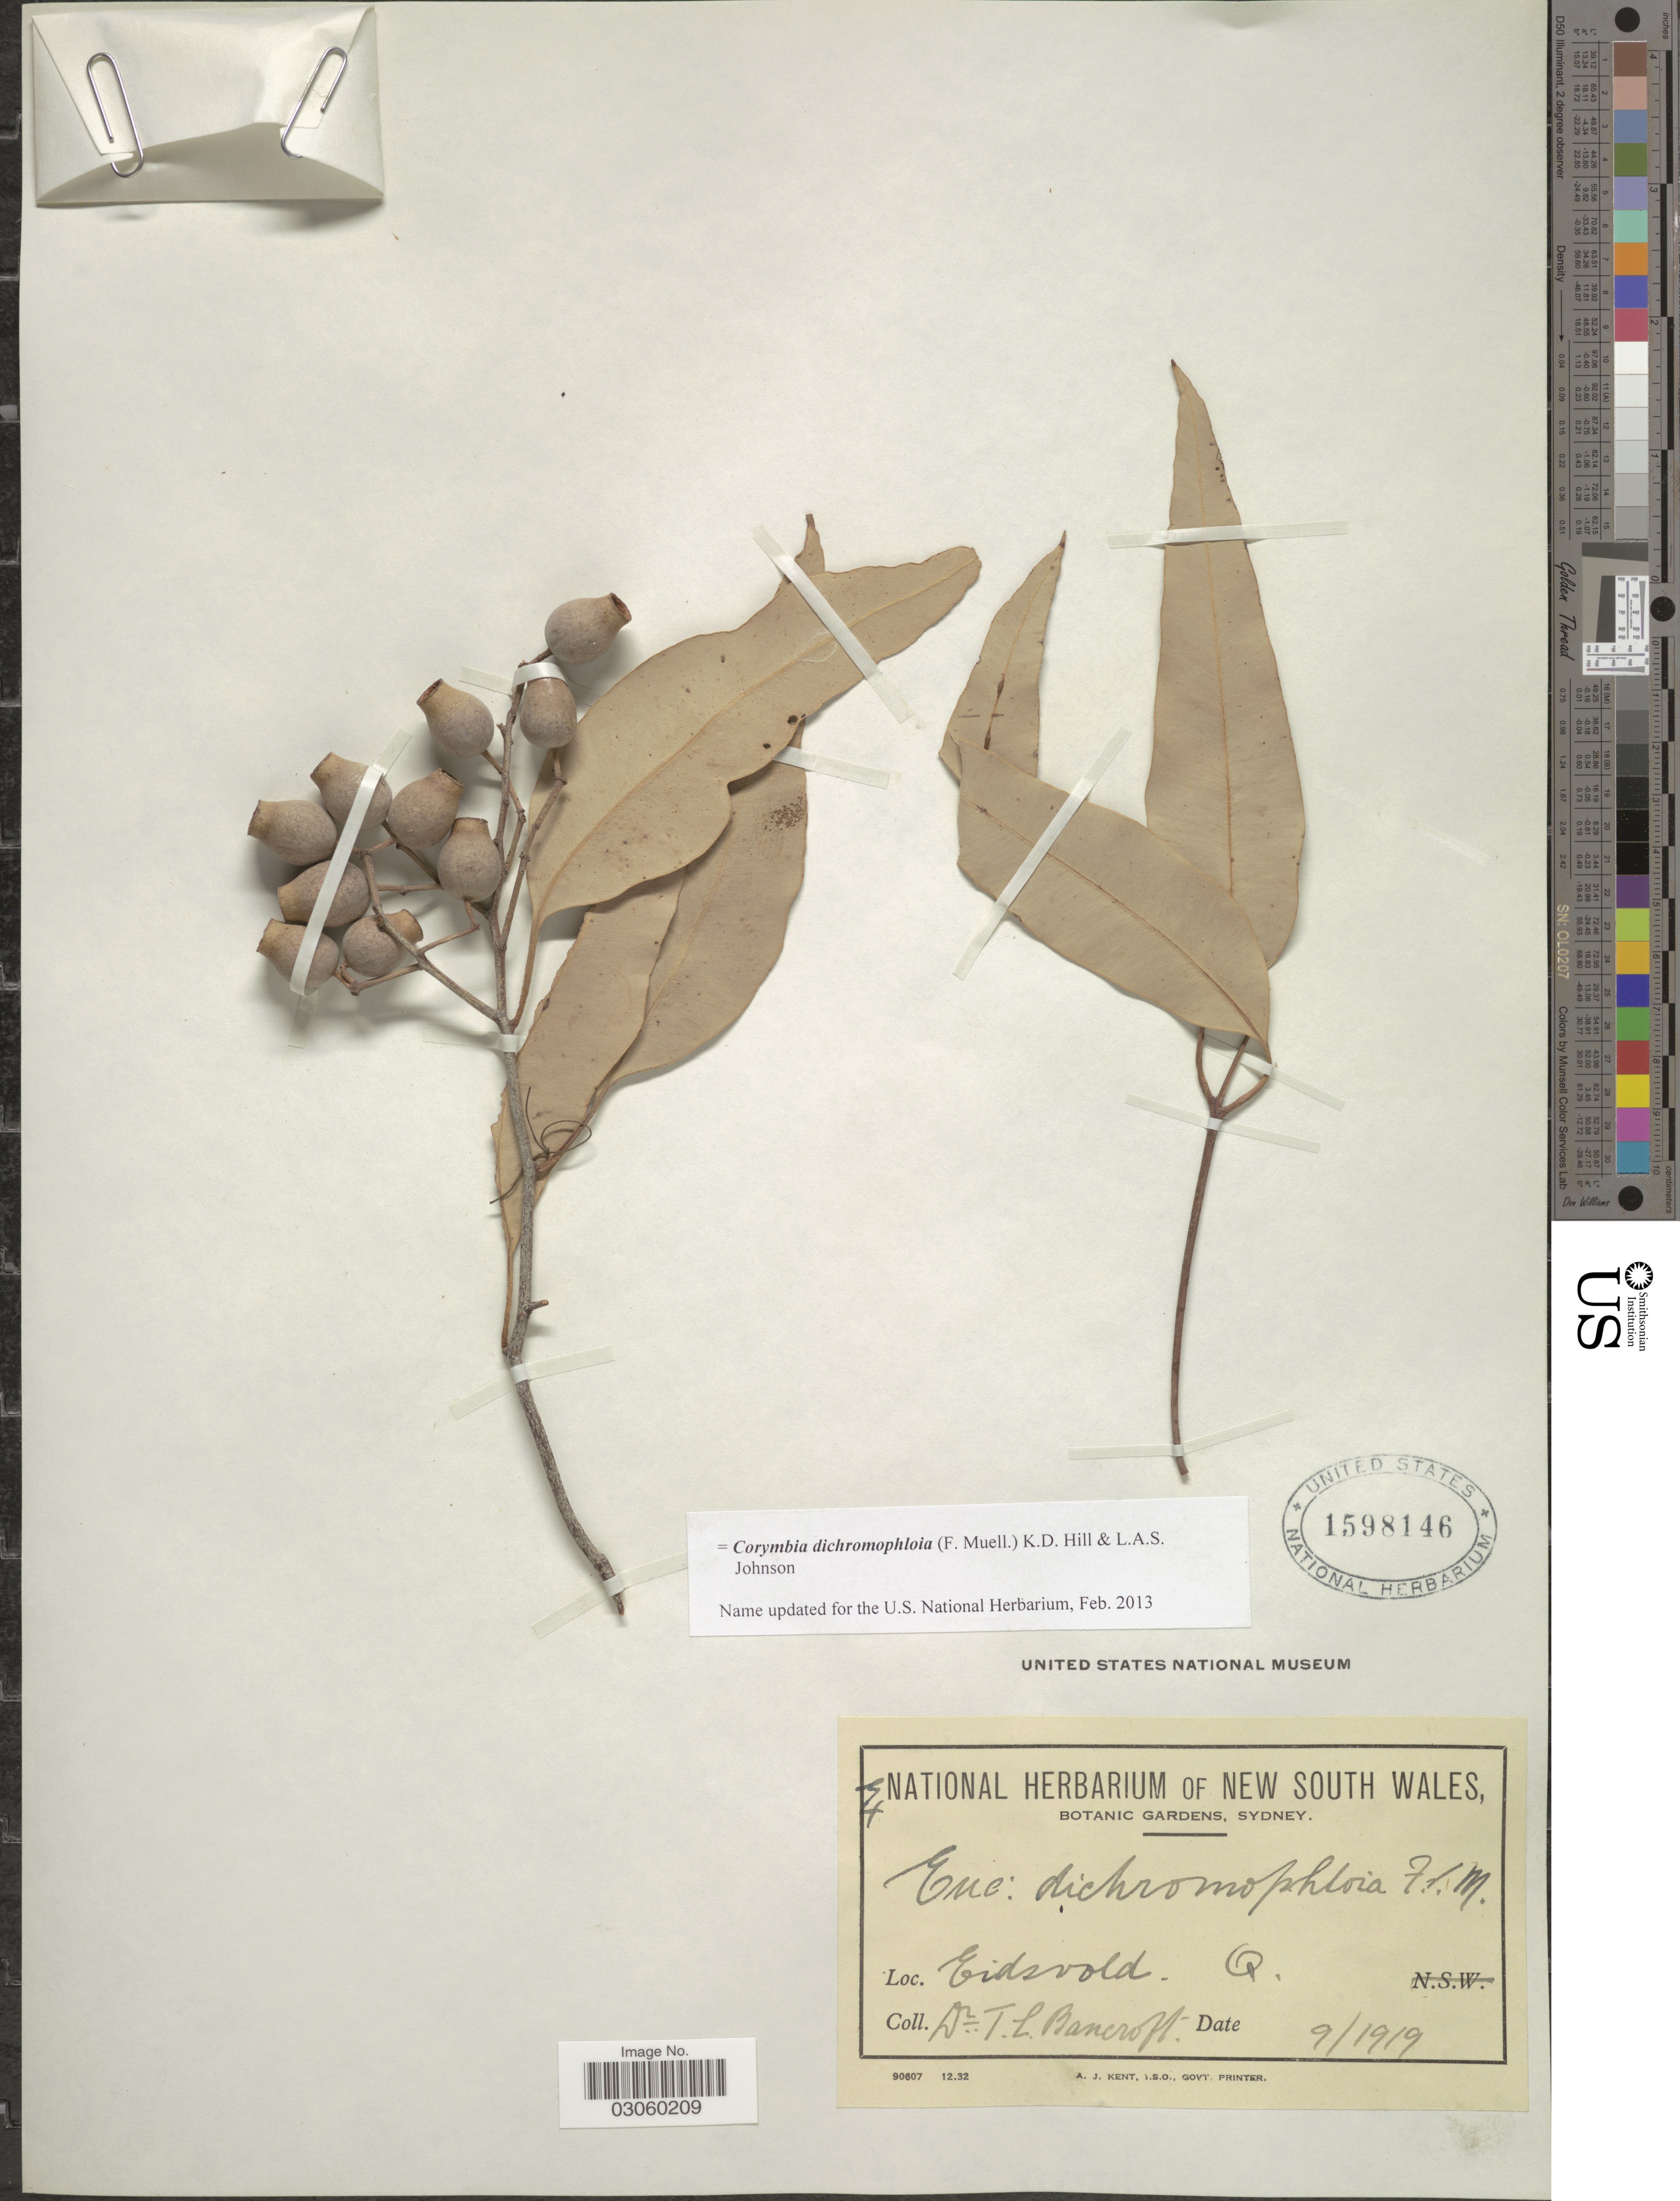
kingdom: Plantae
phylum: Tracheophyta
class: Magnoliopsida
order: Myrtales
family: Myrtaceae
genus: Corymbia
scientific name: Corymbia dichromophloia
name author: (F. Muell.) K.D. Hill & L.A.S. Johnson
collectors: T. Bancroft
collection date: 1919-09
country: Australia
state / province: Queensland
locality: Eidsvold. Q.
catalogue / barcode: US 1598146